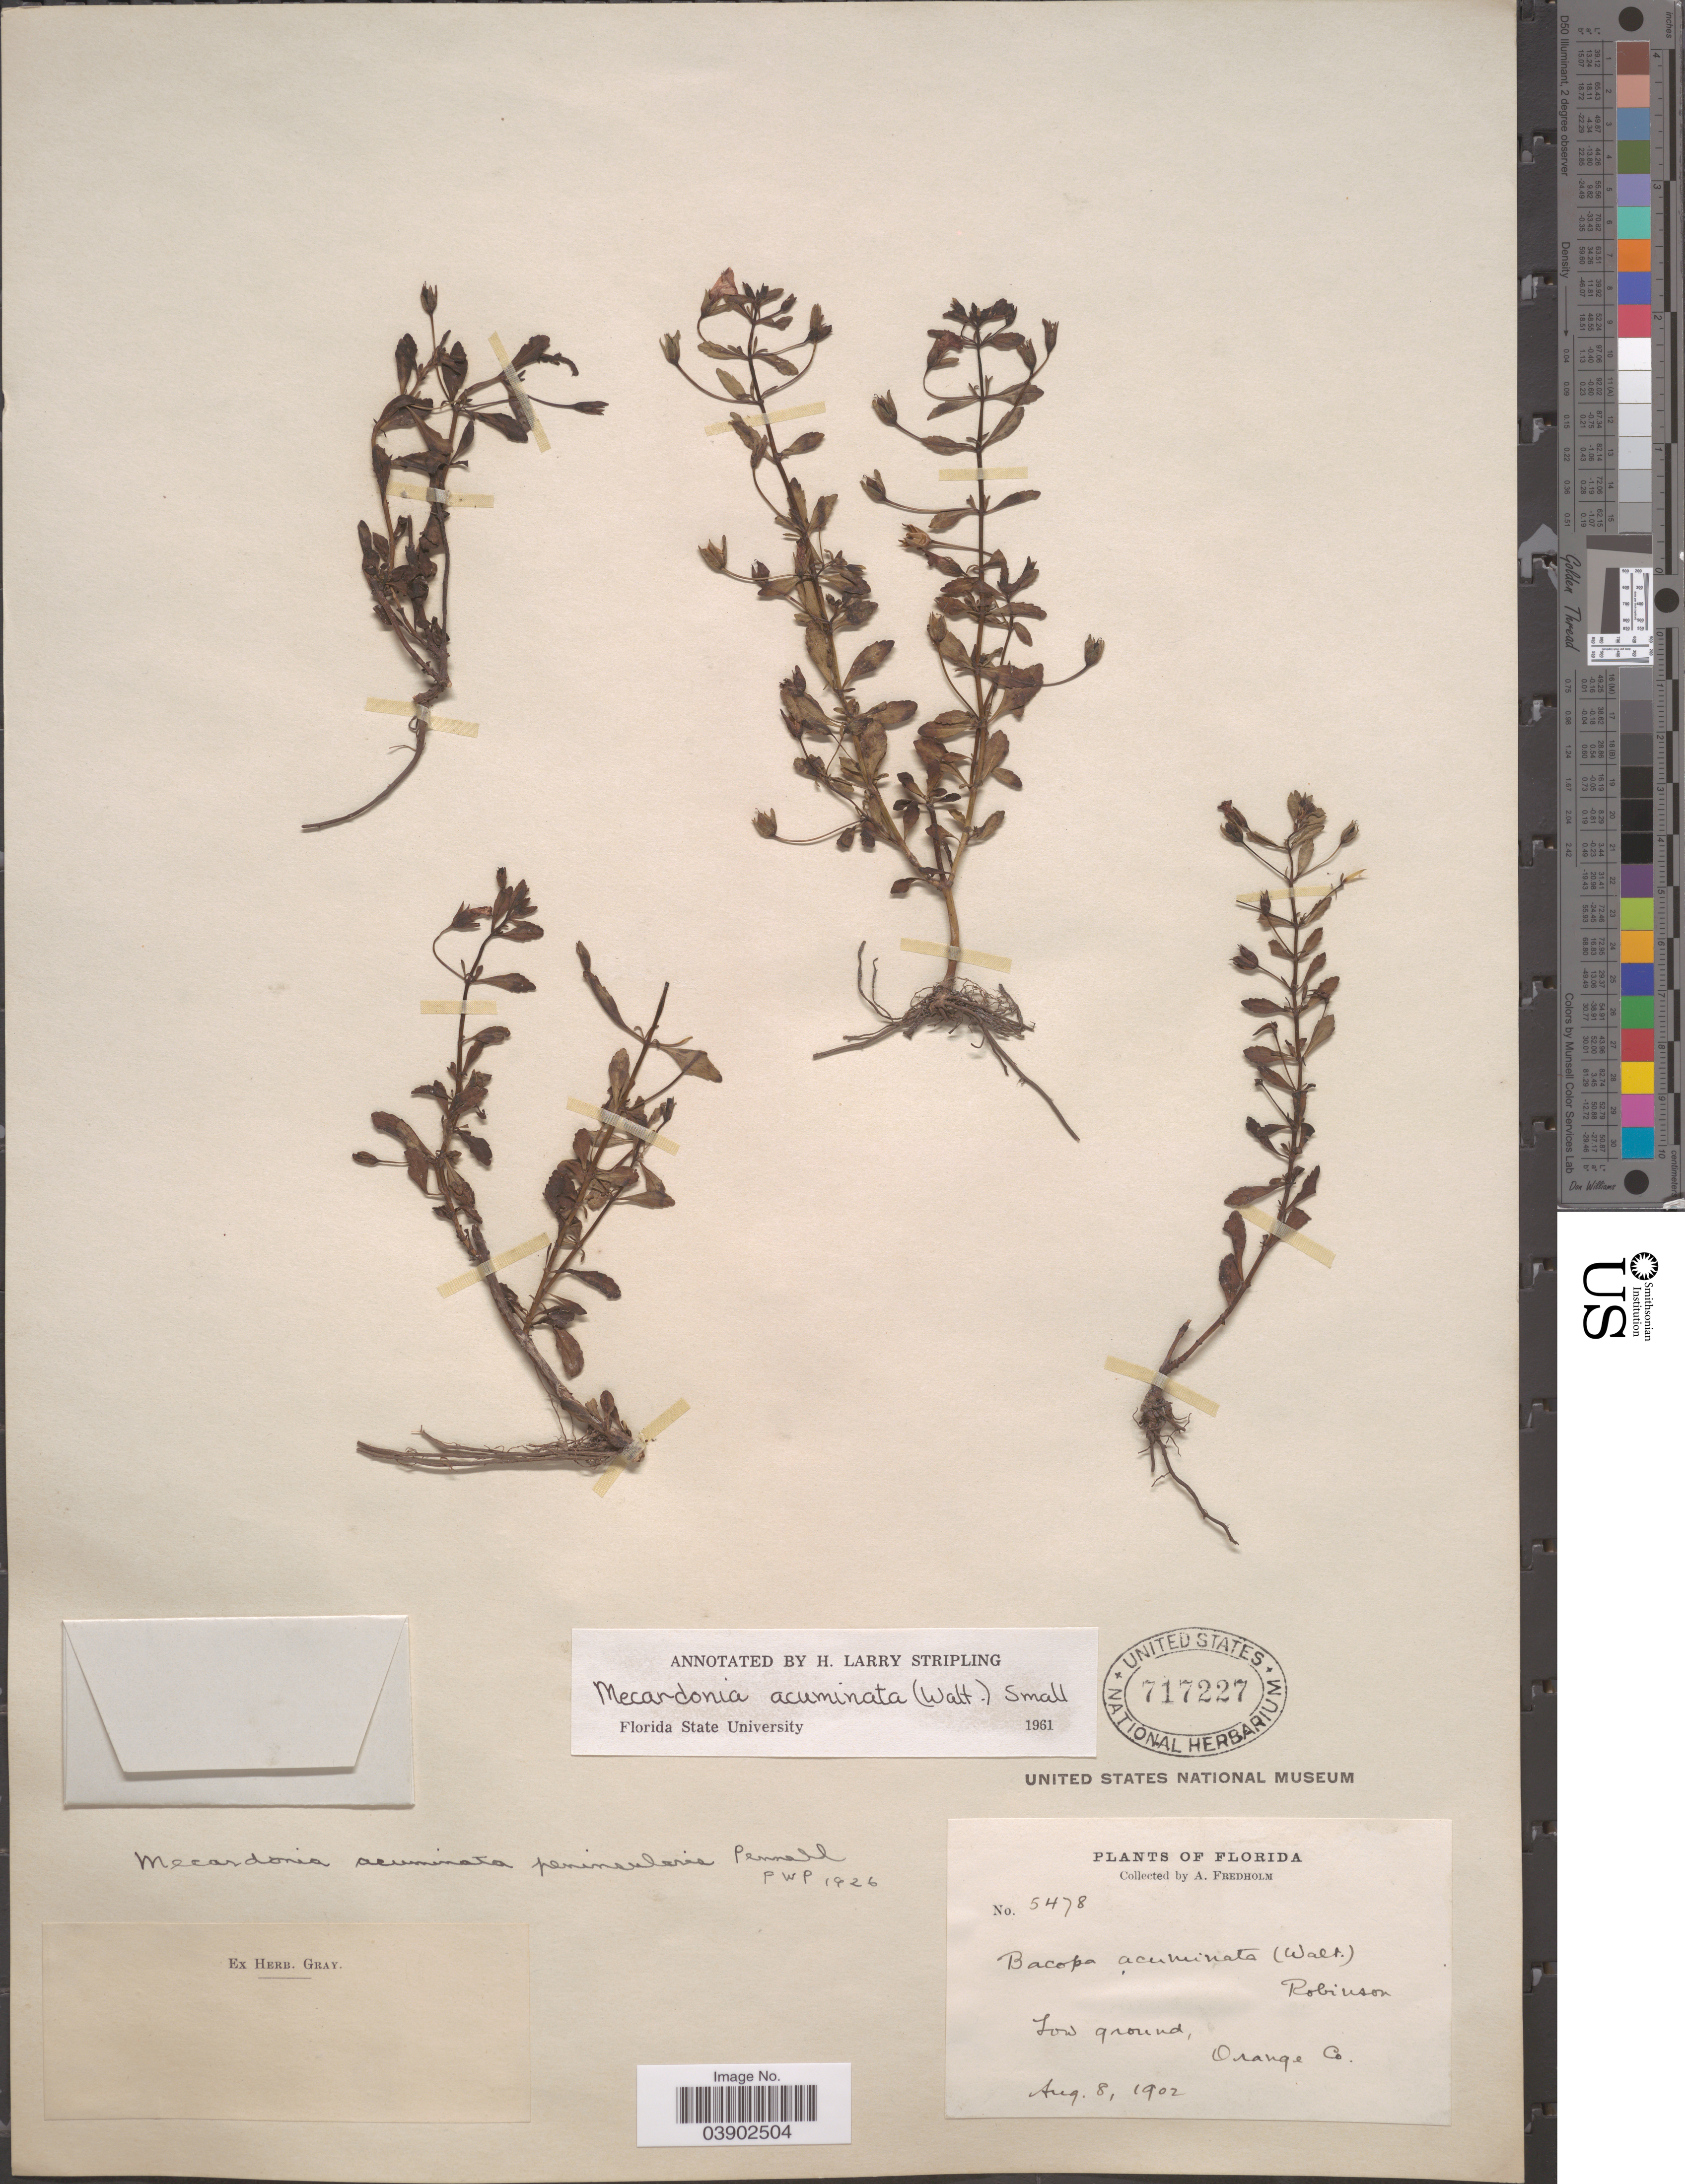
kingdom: Plantae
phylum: Tracheophyta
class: Magnoliopsida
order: Lamiales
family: Plantaginaceae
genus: Mecardonia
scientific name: Mecardonia acuminata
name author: (Walter) Small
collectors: A. Fredholm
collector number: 5478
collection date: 1902-08-08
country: United States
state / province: Florida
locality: Orange Co.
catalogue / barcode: US 717227